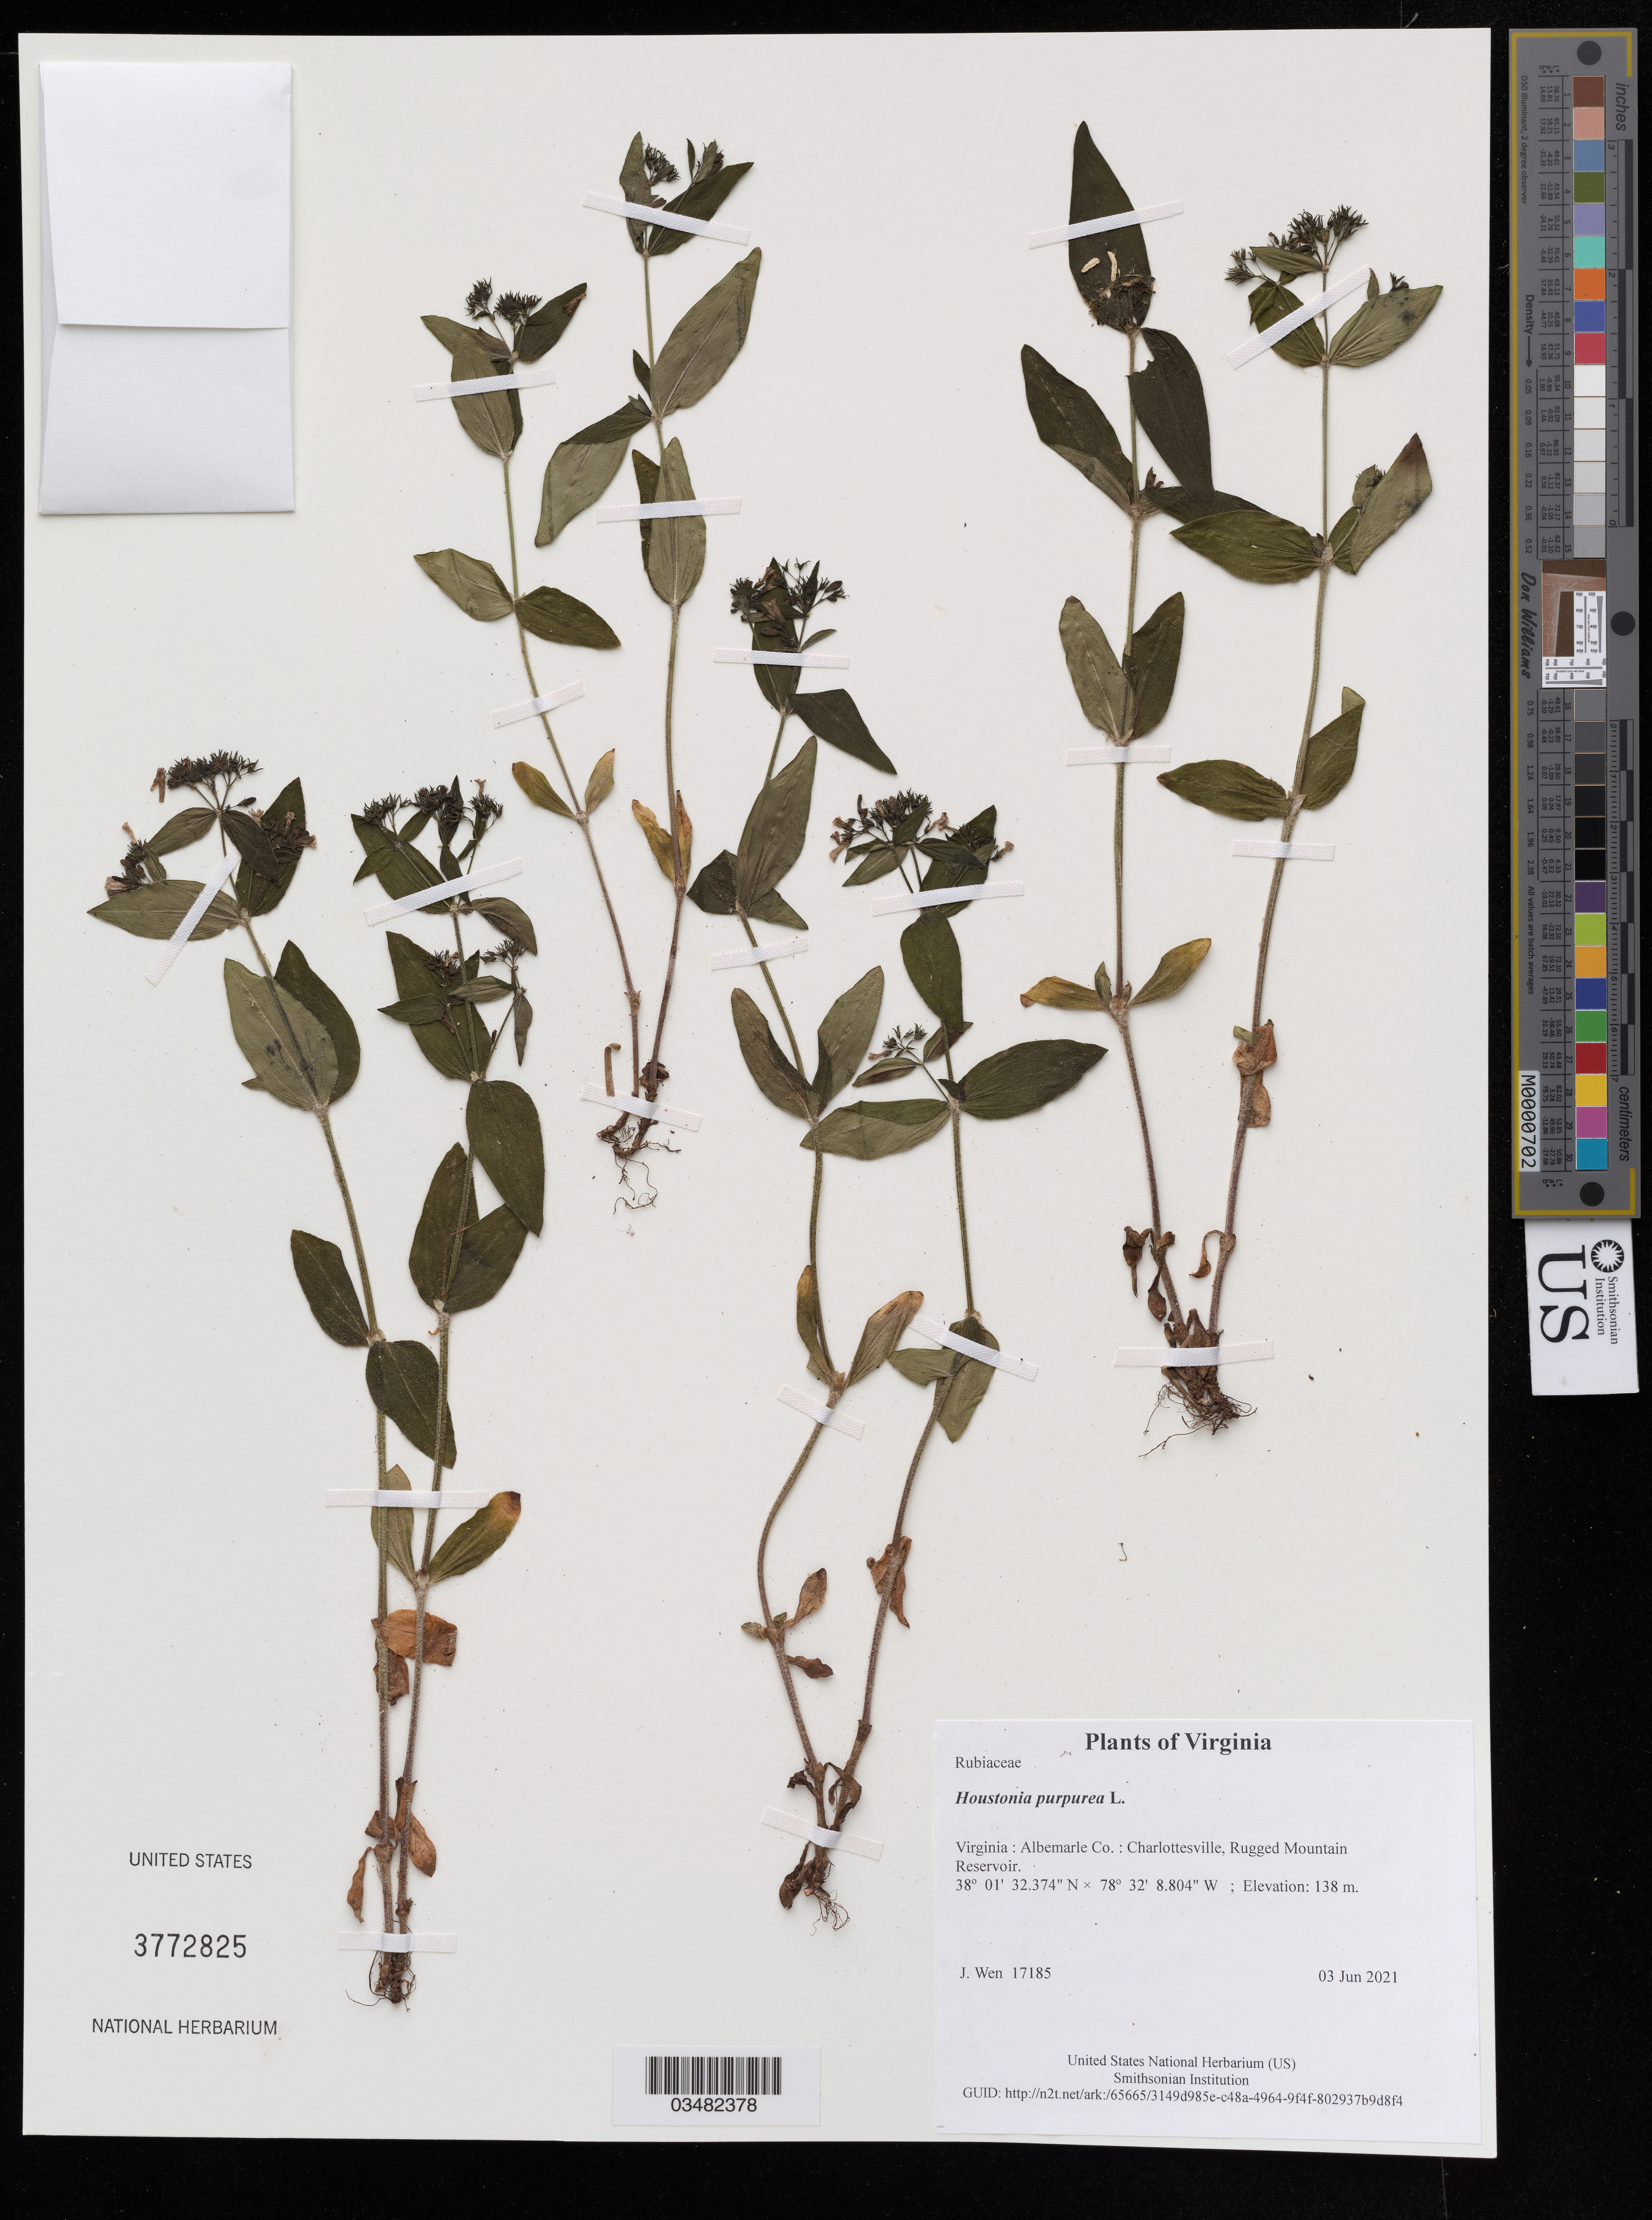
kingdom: Plantae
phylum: Tracheophyta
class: Magnoliopsida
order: Gentianales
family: Rubiaceae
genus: Houstonia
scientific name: Houstonia purpurea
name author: L.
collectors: J. Wen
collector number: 17185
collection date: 2021-06-03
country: United States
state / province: Virginia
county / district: Albemarle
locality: Charlottesville, Rugged Mountain Reservoir.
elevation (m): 138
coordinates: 38 01 32.374 N, 78 32 8.804 W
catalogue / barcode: US 3772825